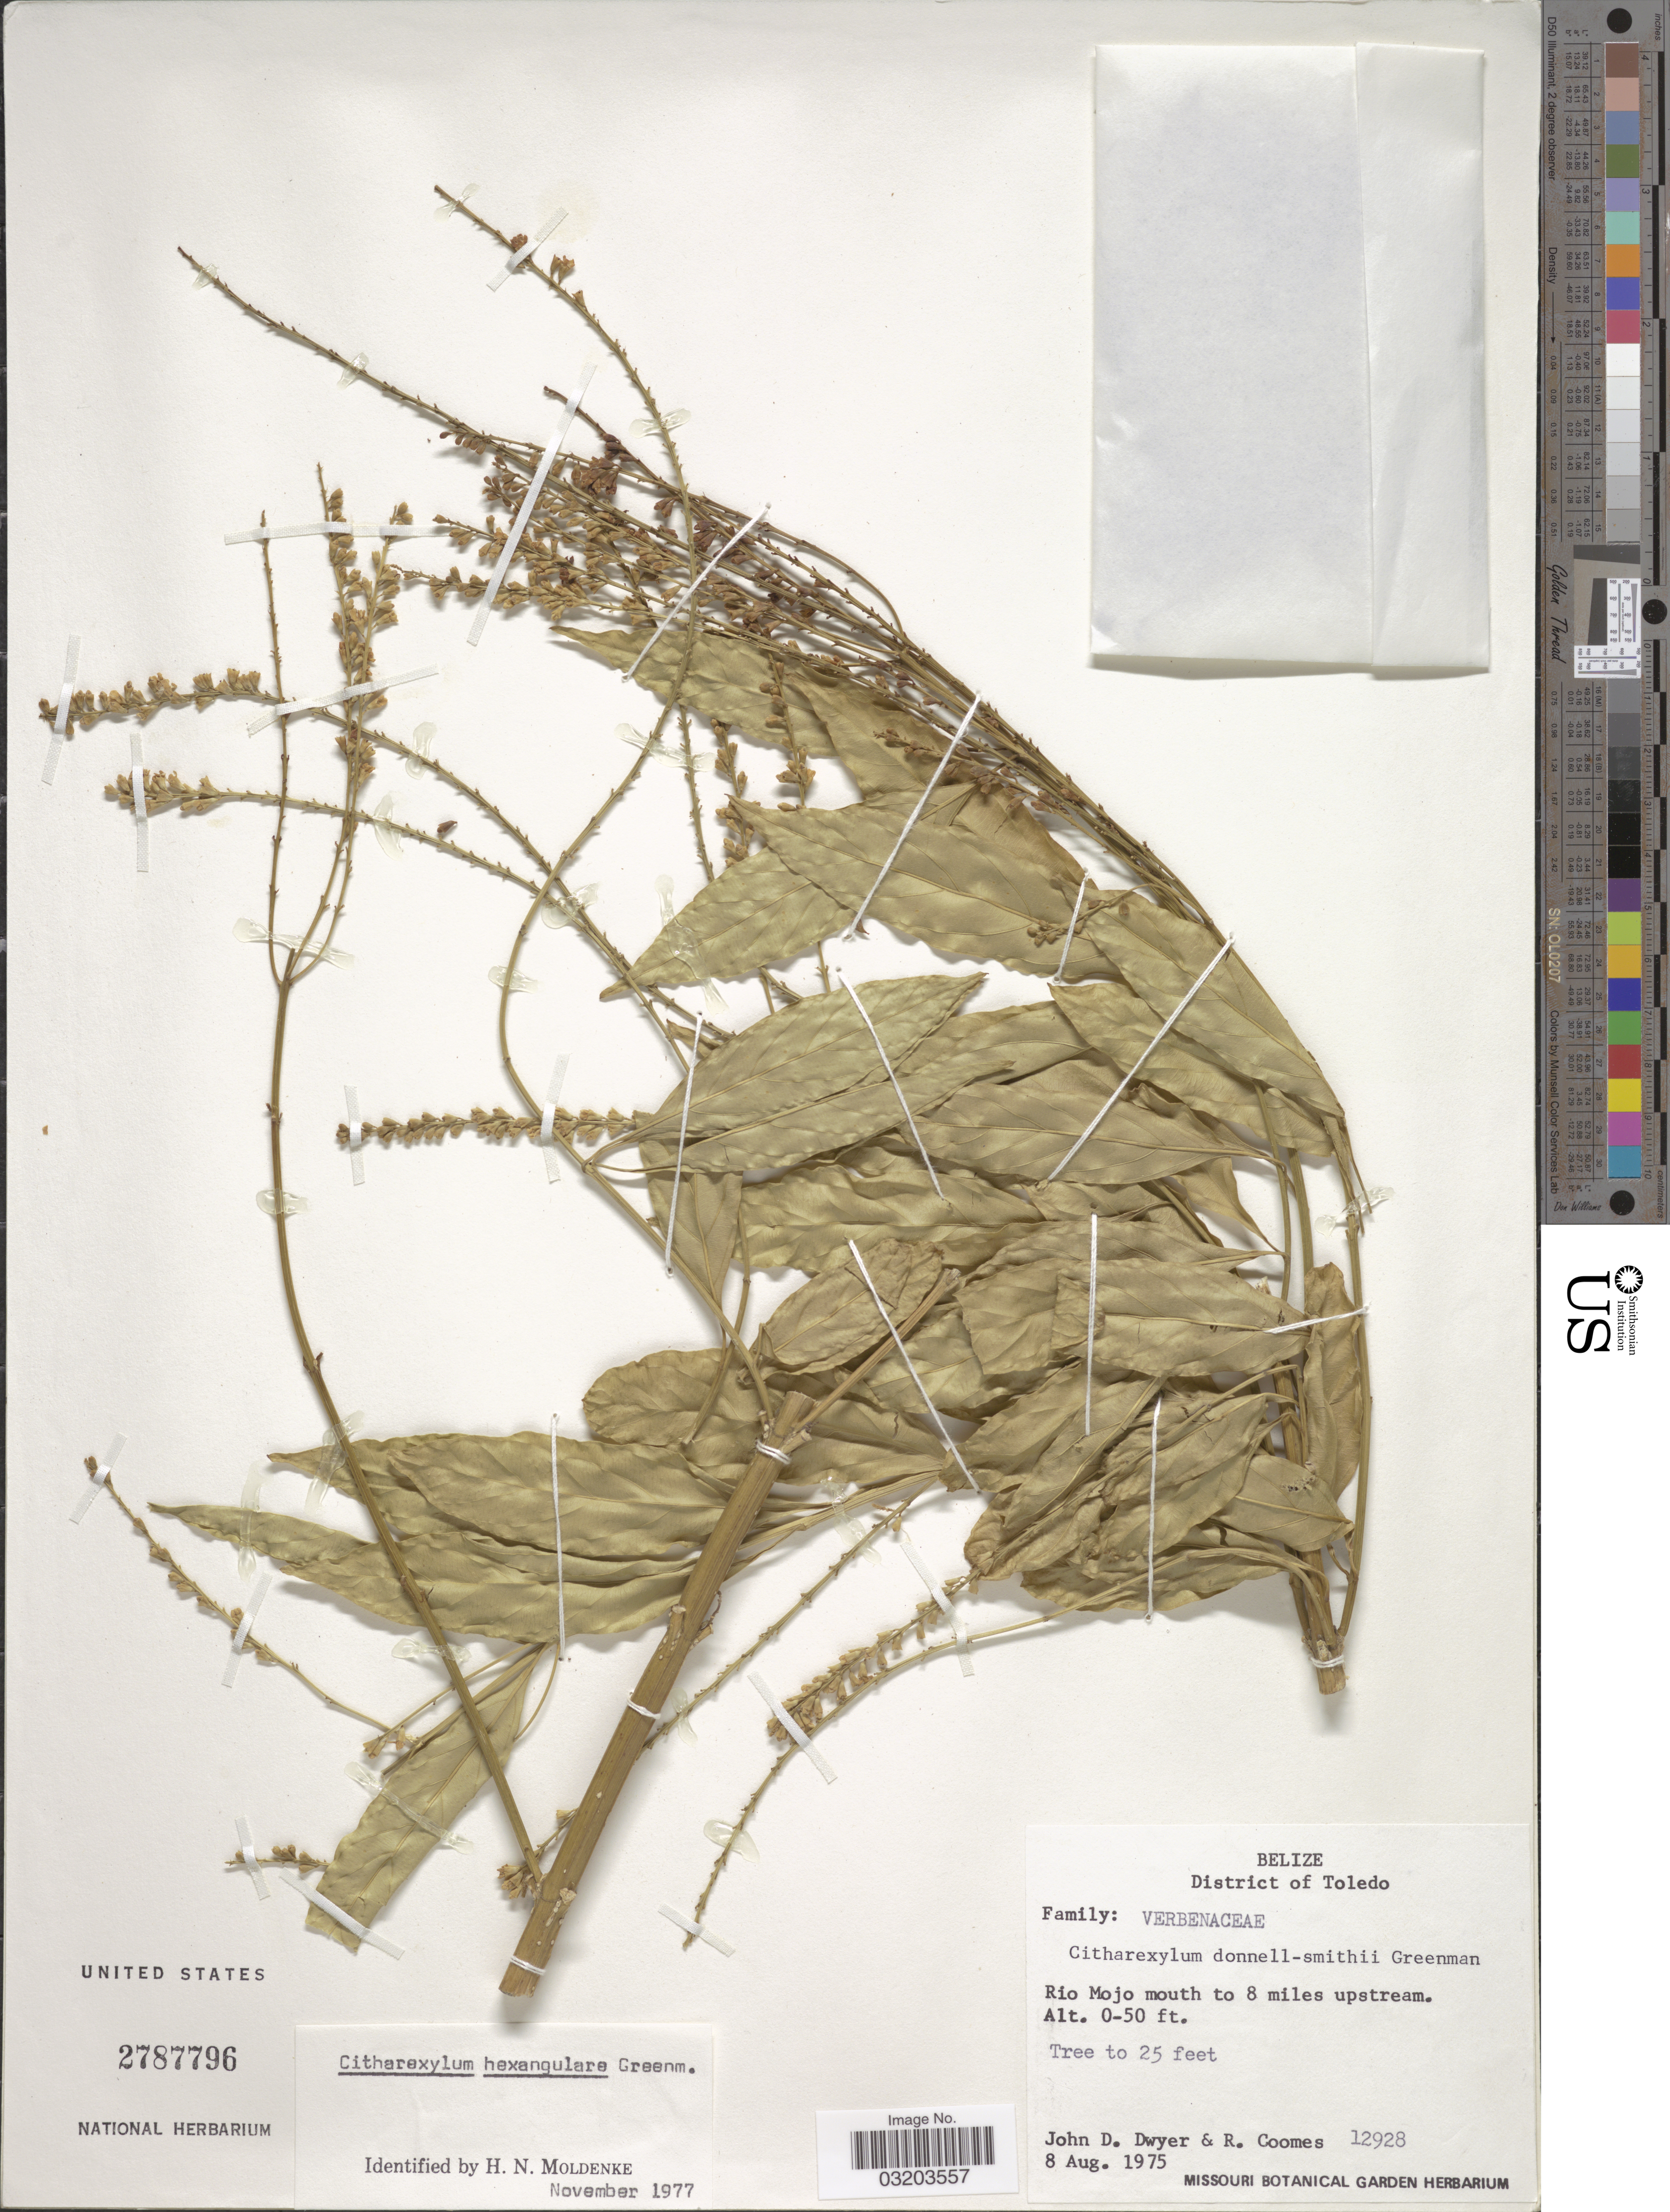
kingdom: Plantae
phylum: Tracheophyta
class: Magnoliopsida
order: Lamiales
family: Verbenaceae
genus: Citharexylum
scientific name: Citharexylum hexangulare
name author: Greenm.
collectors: J. D. Dwyer & R. Coomes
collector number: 12928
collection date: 1975-08-08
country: Belize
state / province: Toledo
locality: District of Toledo. Rio Mojo mouth to 8 miles upstream.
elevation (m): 0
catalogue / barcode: US 2787796